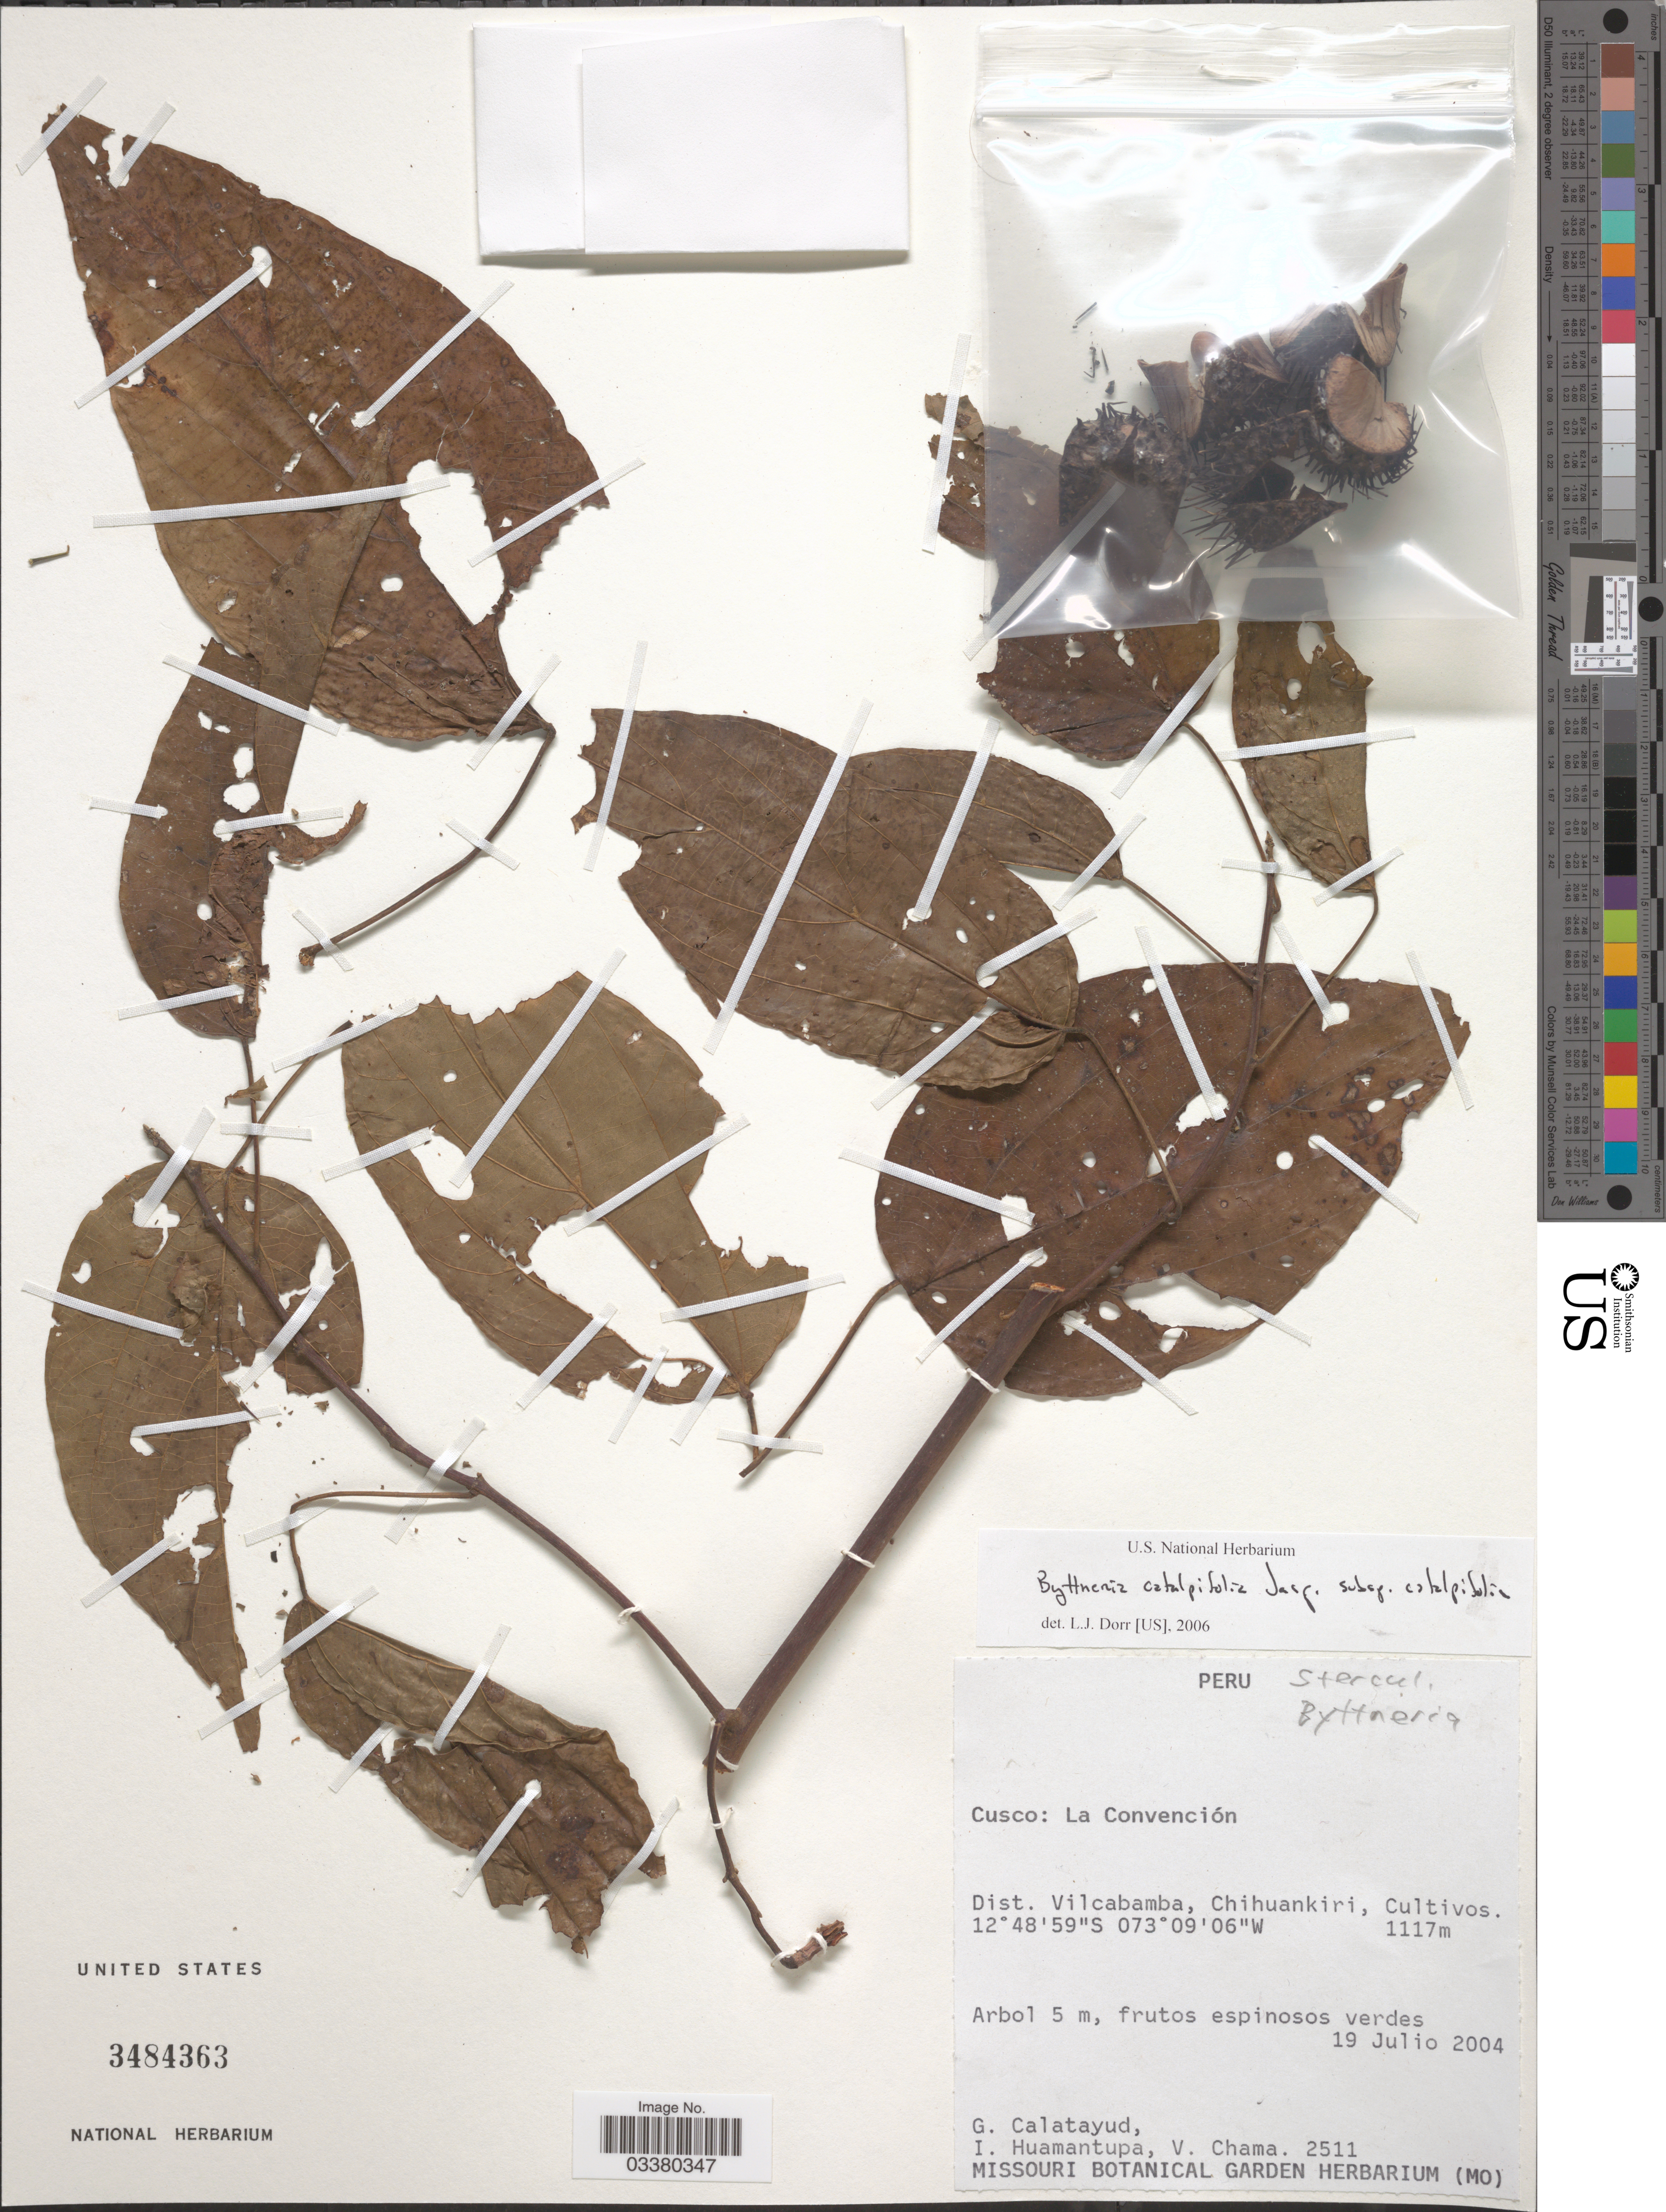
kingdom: Plantae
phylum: Tracheophyta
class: Magnoliopsida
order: Malvales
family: Malvaceae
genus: Byttneria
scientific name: Byttneria catalpifolia subsp. catalpifolia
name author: Jacq.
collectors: G. Calatayud, I. Huamantupa & V. Chama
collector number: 2511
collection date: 2004-07-19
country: Peru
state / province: Cusco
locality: La Convención. Dist. Vilcabamba, Chihuankiri.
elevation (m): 1117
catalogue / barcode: US 3484363